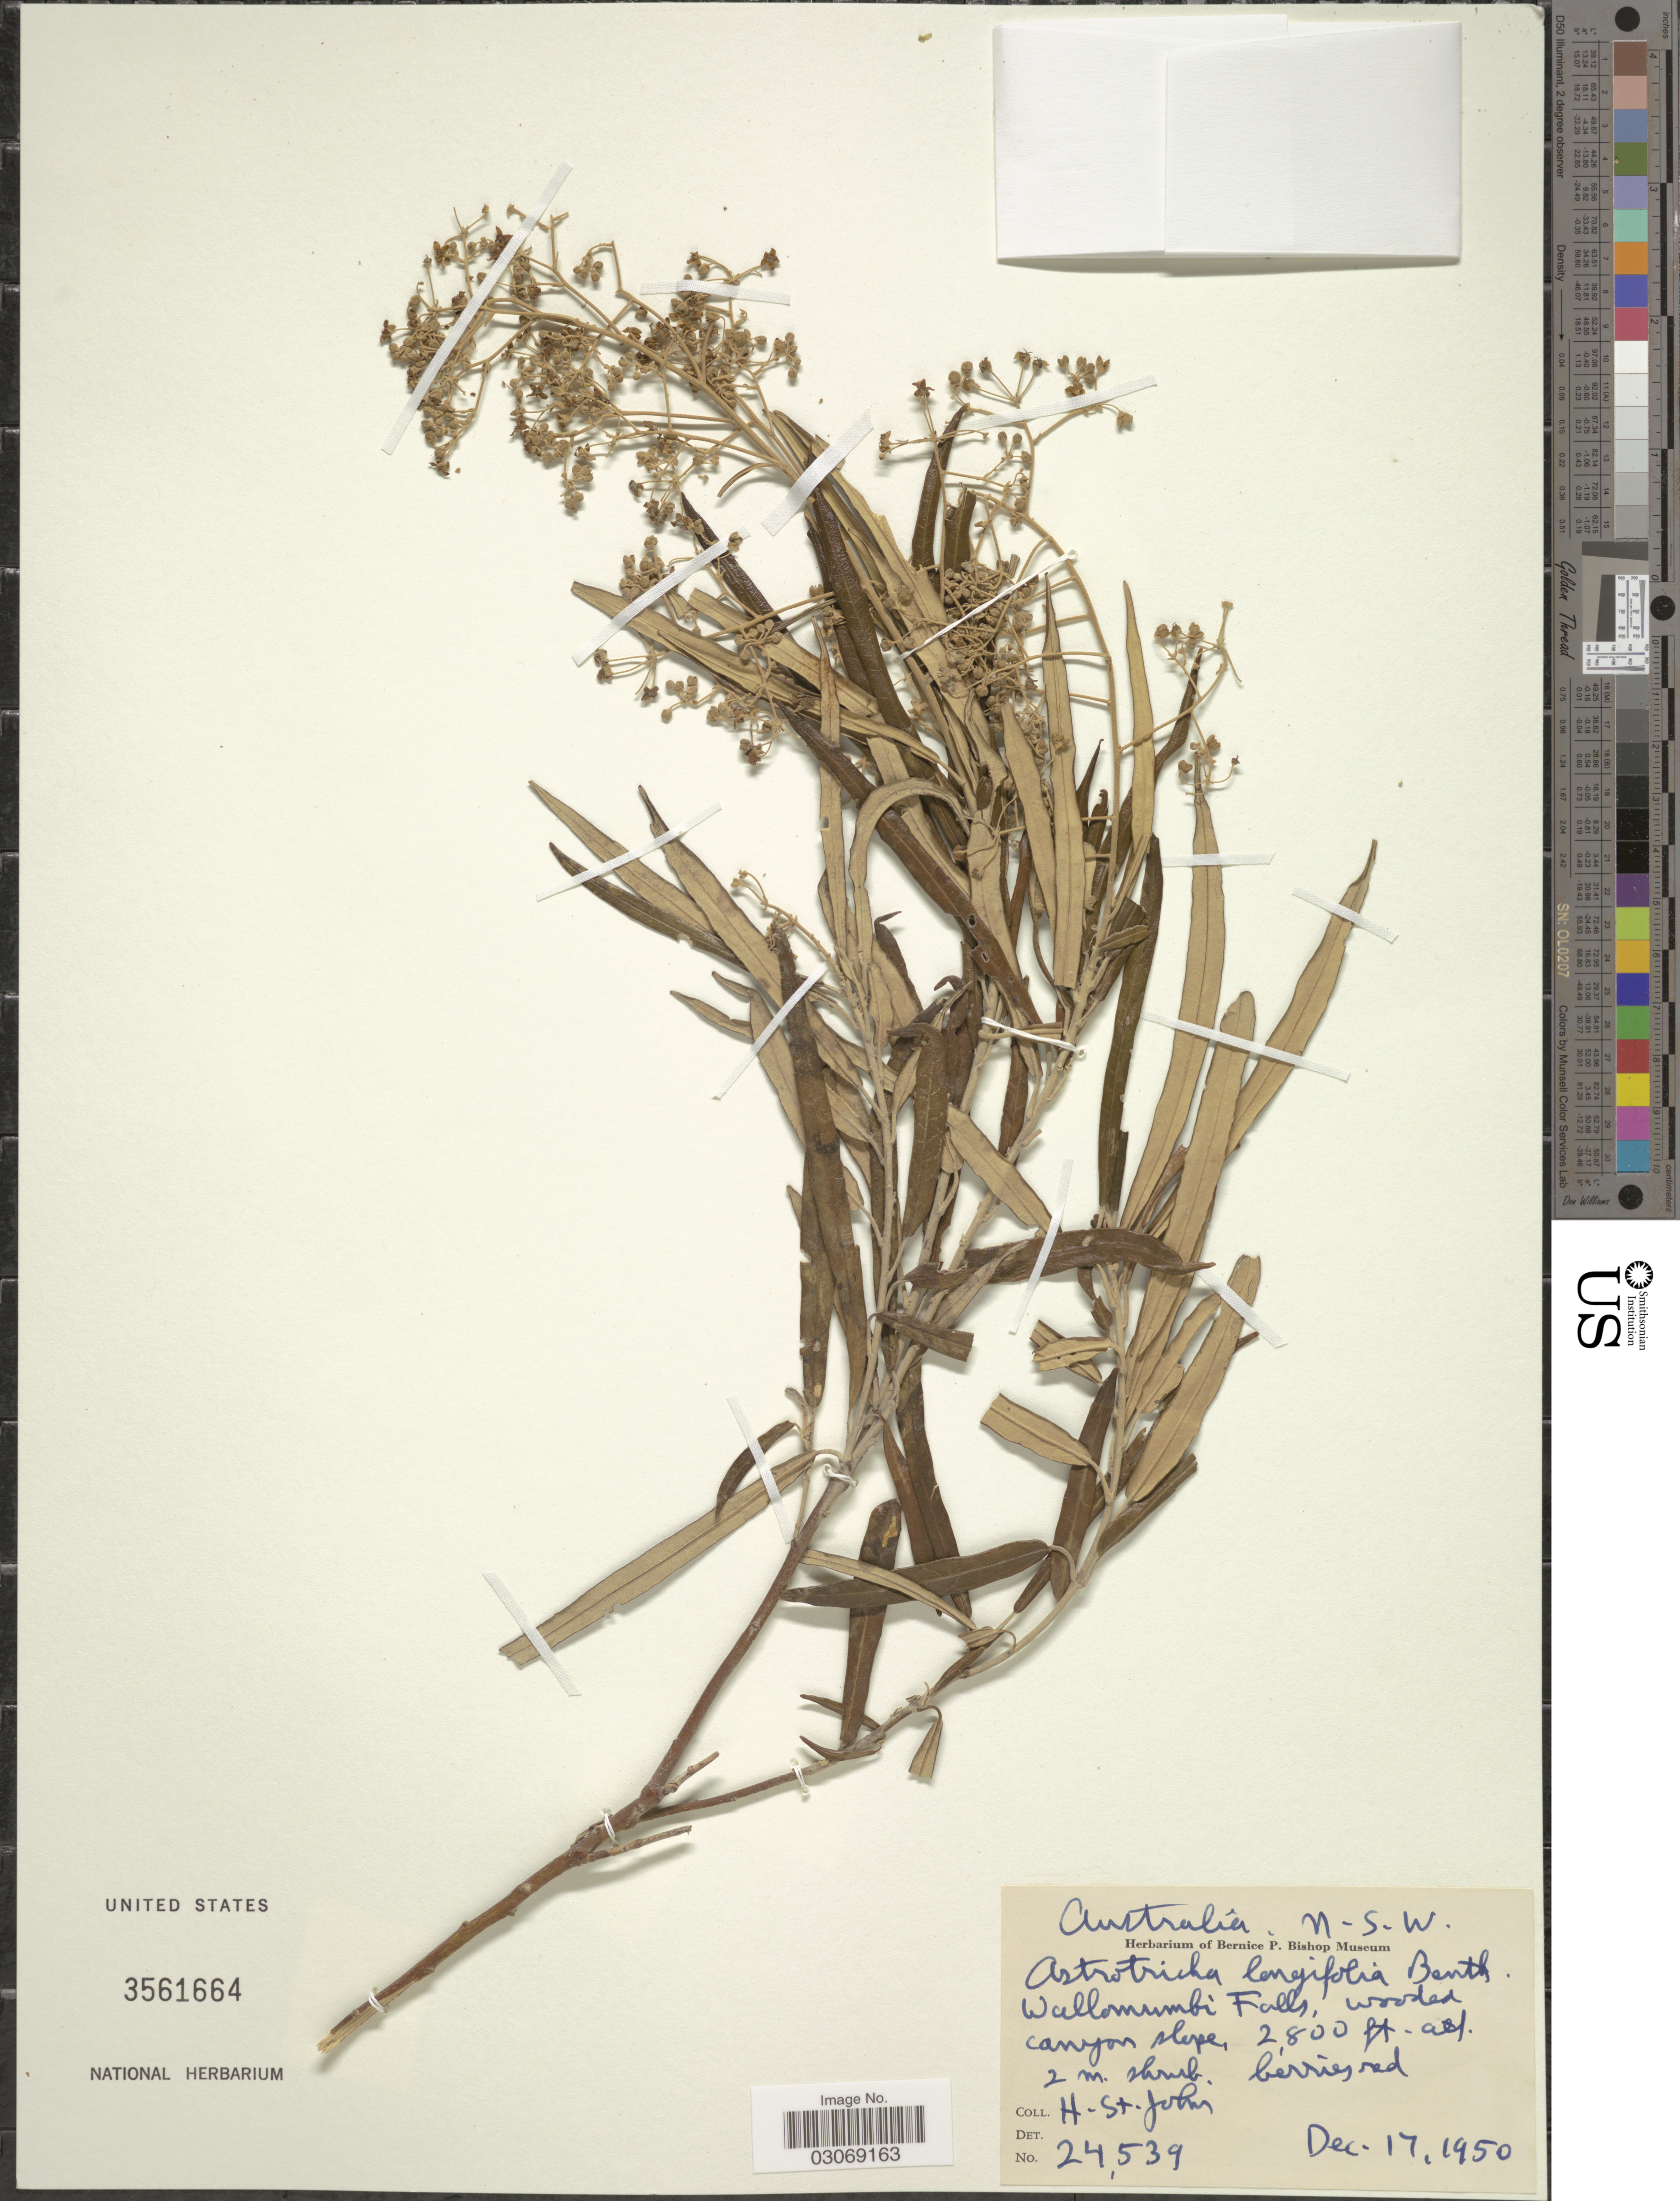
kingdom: Plantae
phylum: Tracheophyta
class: Magnoliopsida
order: Apiales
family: Araliaceae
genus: Astrotricha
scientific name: Astrotricha longifolia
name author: Benth.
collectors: H. St. John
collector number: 24539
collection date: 1950-12-17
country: Australia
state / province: New South Wales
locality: Wallomumbi Falls, wooded canyon slope.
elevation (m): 853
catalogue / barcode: US 3561664